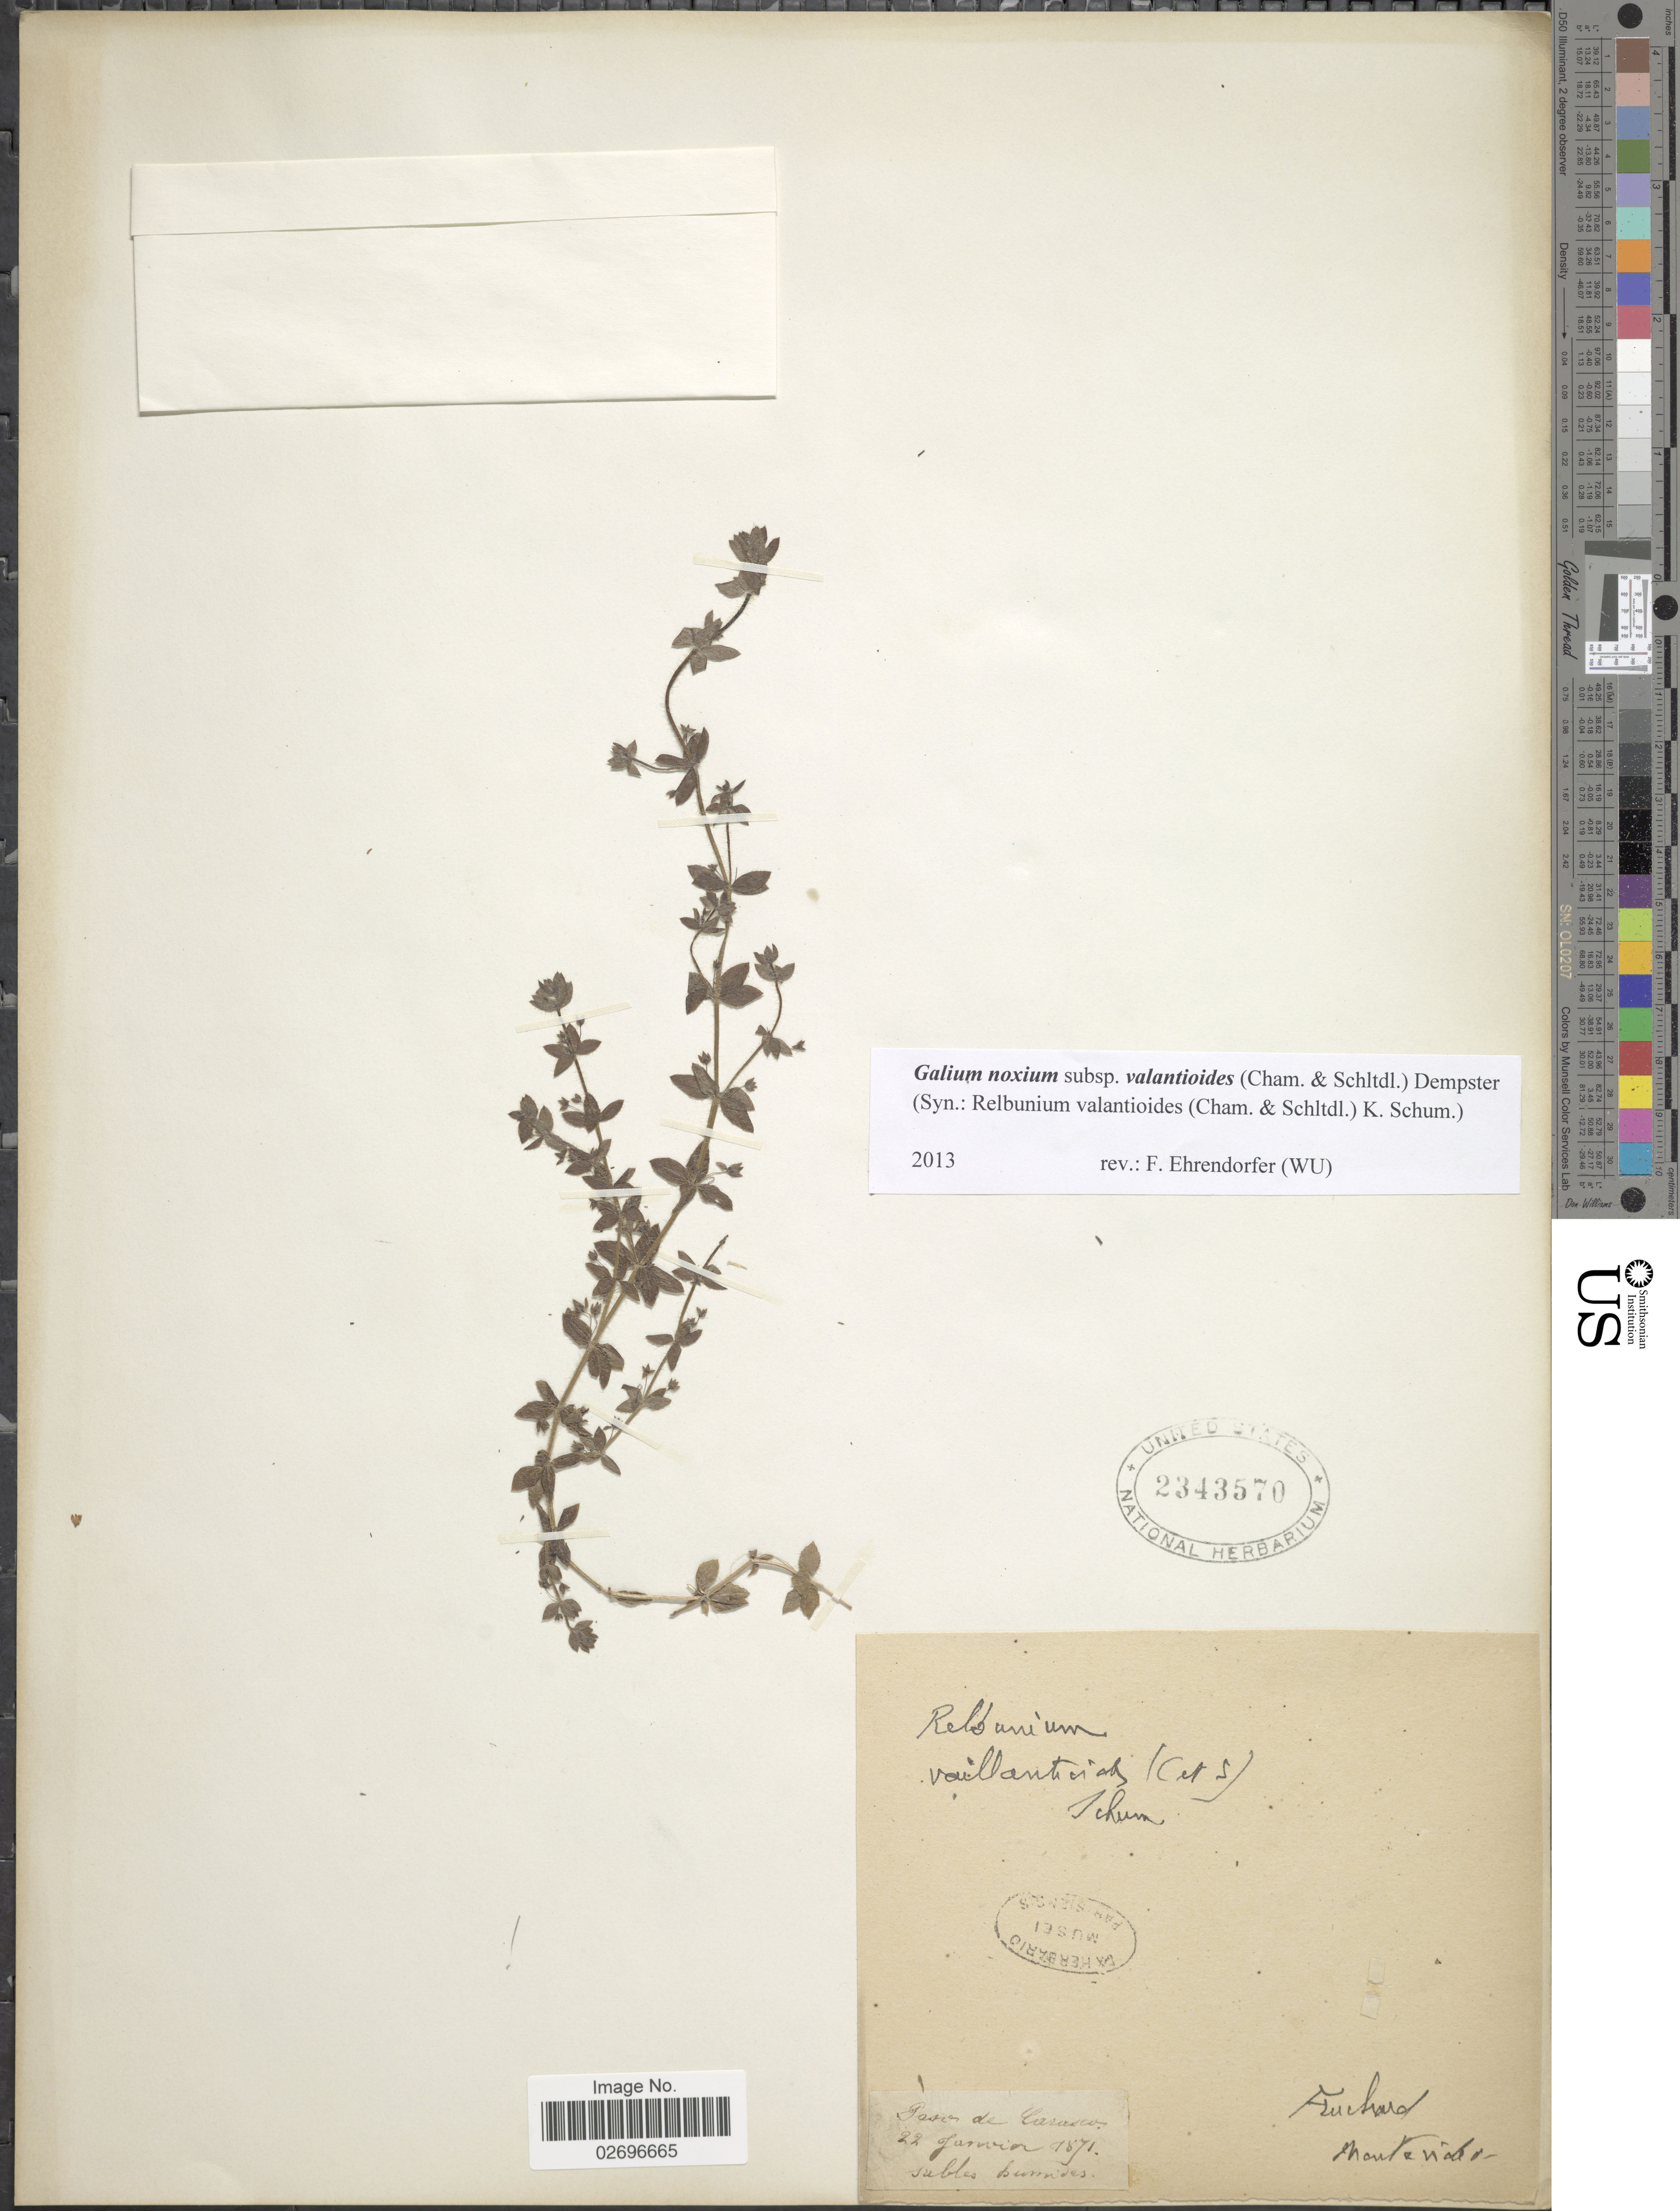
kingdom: Plantae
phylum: Tracheophyta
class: Magnoliopsida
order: Gentianales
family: Rubiaceae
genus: Galium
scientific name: Galium noxium subsp. valantioides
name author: (Cham. & Schltdl.) Dempster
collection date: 1871-01-22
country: Uruguay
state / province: Montevideo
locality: Paso de Carrasco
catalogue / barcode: US 2343570